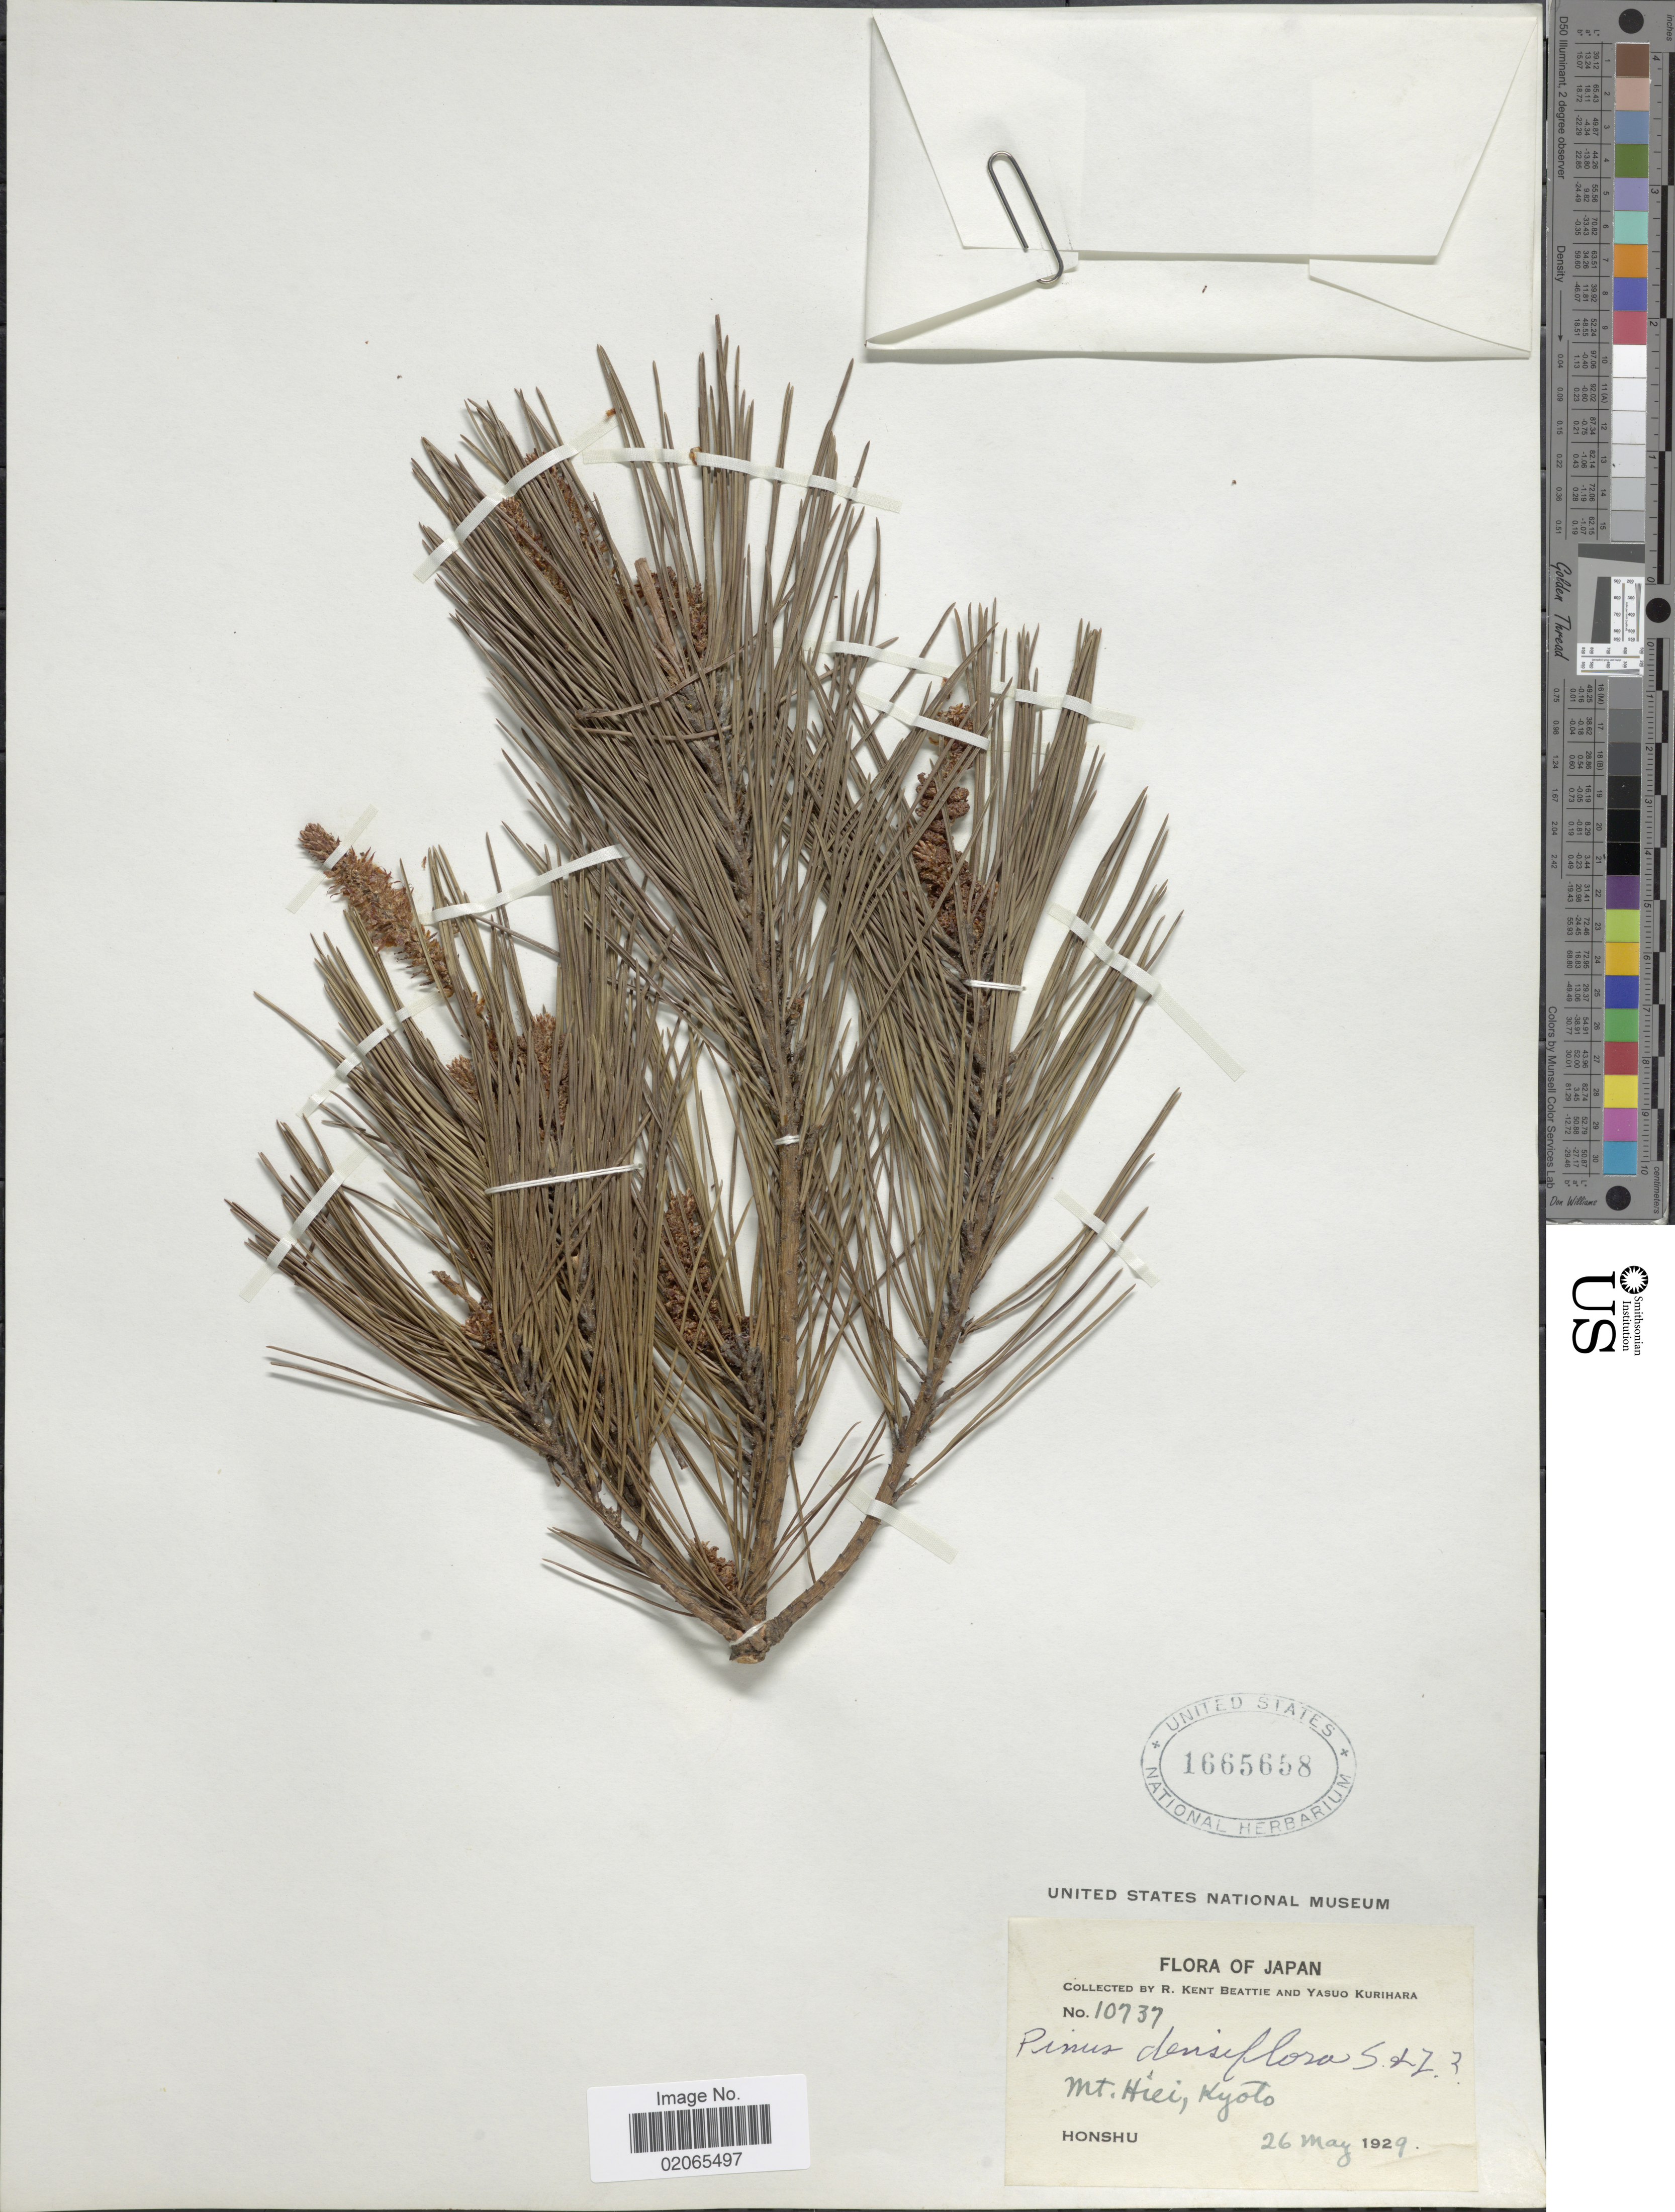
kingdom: Plantae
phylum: Tracheophyta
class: Pinopsida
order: Pinales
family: Pinaceae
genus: Pinus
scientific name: Pinus densiflora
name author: Siebold & Zucc.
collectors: R. K. Beattie & Y. Kurihara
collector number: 10737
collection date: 1929-05-26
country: Japan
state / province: Kyoto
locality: Mt. Hiei, Honshu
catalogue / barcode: US 1665658